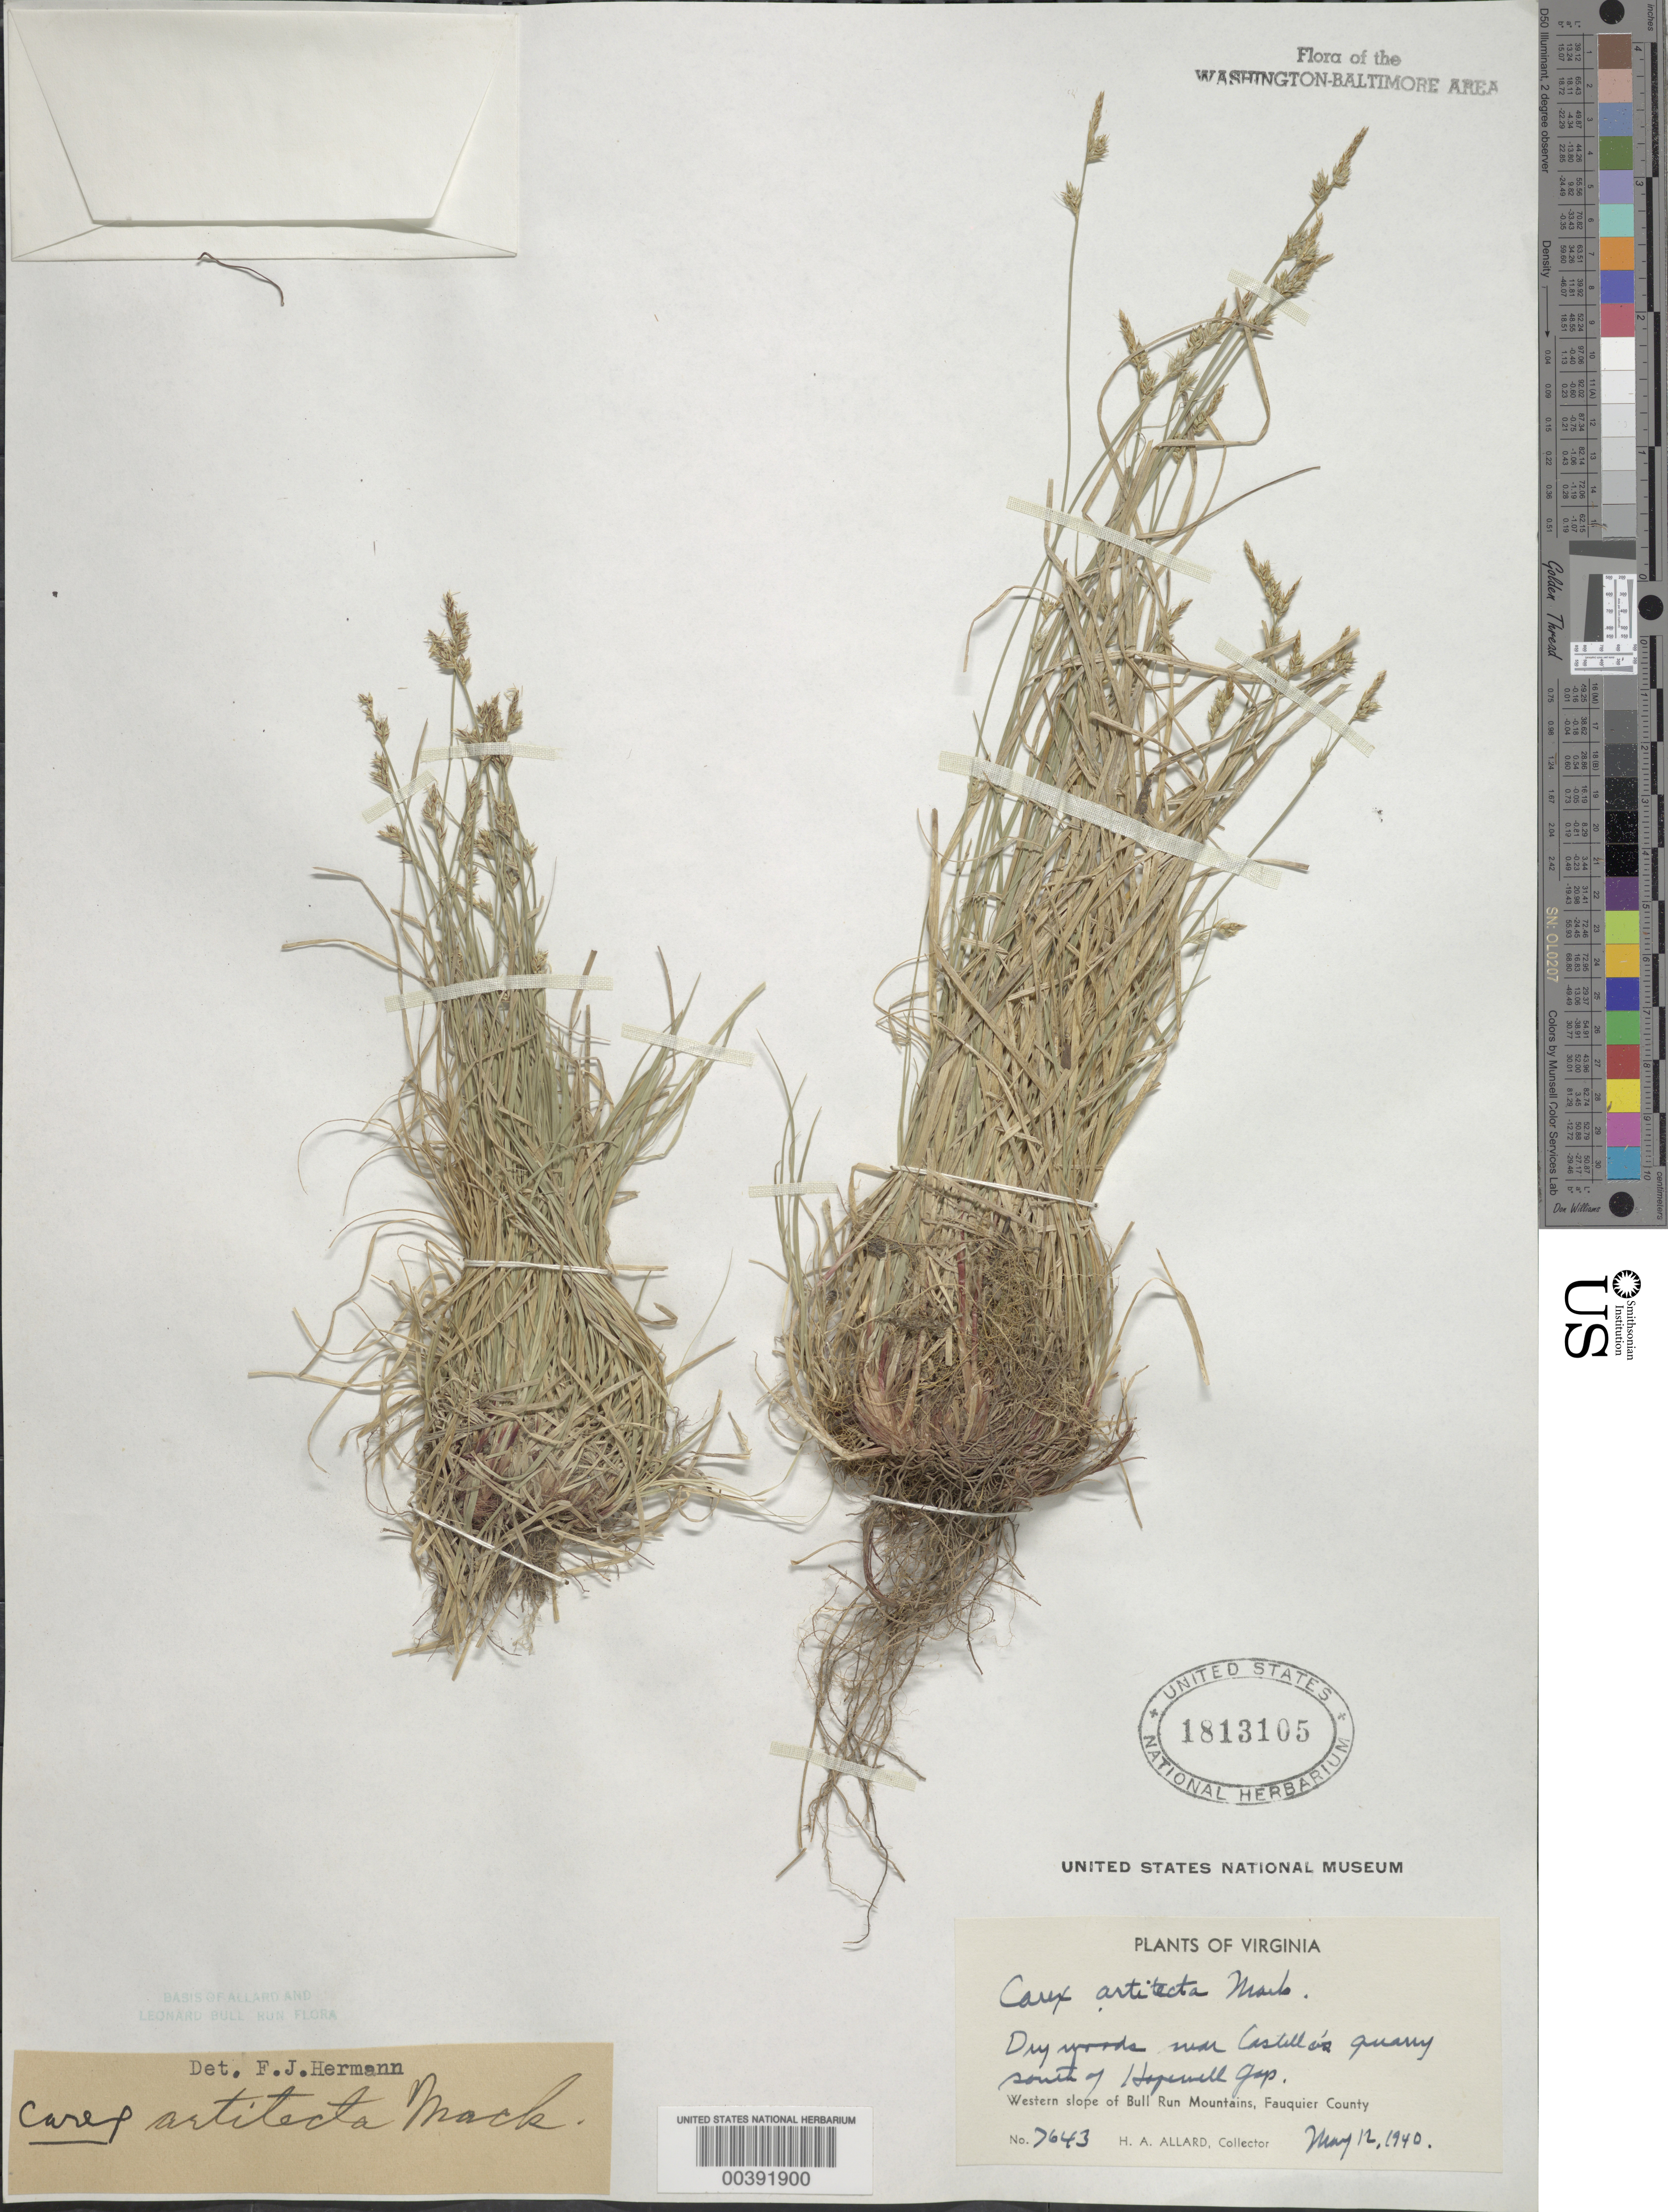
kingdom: Plantae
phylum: Tracheophyta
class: Liliopsida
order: Poales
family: Cyperaceae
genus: Carex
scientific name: Carex albicans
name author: Willd. ex Spreng.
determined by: Shetler, Stanwyn G., (US), NMNH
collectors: H. A. Allard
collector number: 7643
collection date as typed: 12 May 1940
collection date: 1940-05-12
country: United States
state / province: Virginia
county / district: Fauquier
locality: S of Hopewell Gap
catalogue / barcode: US 1813105